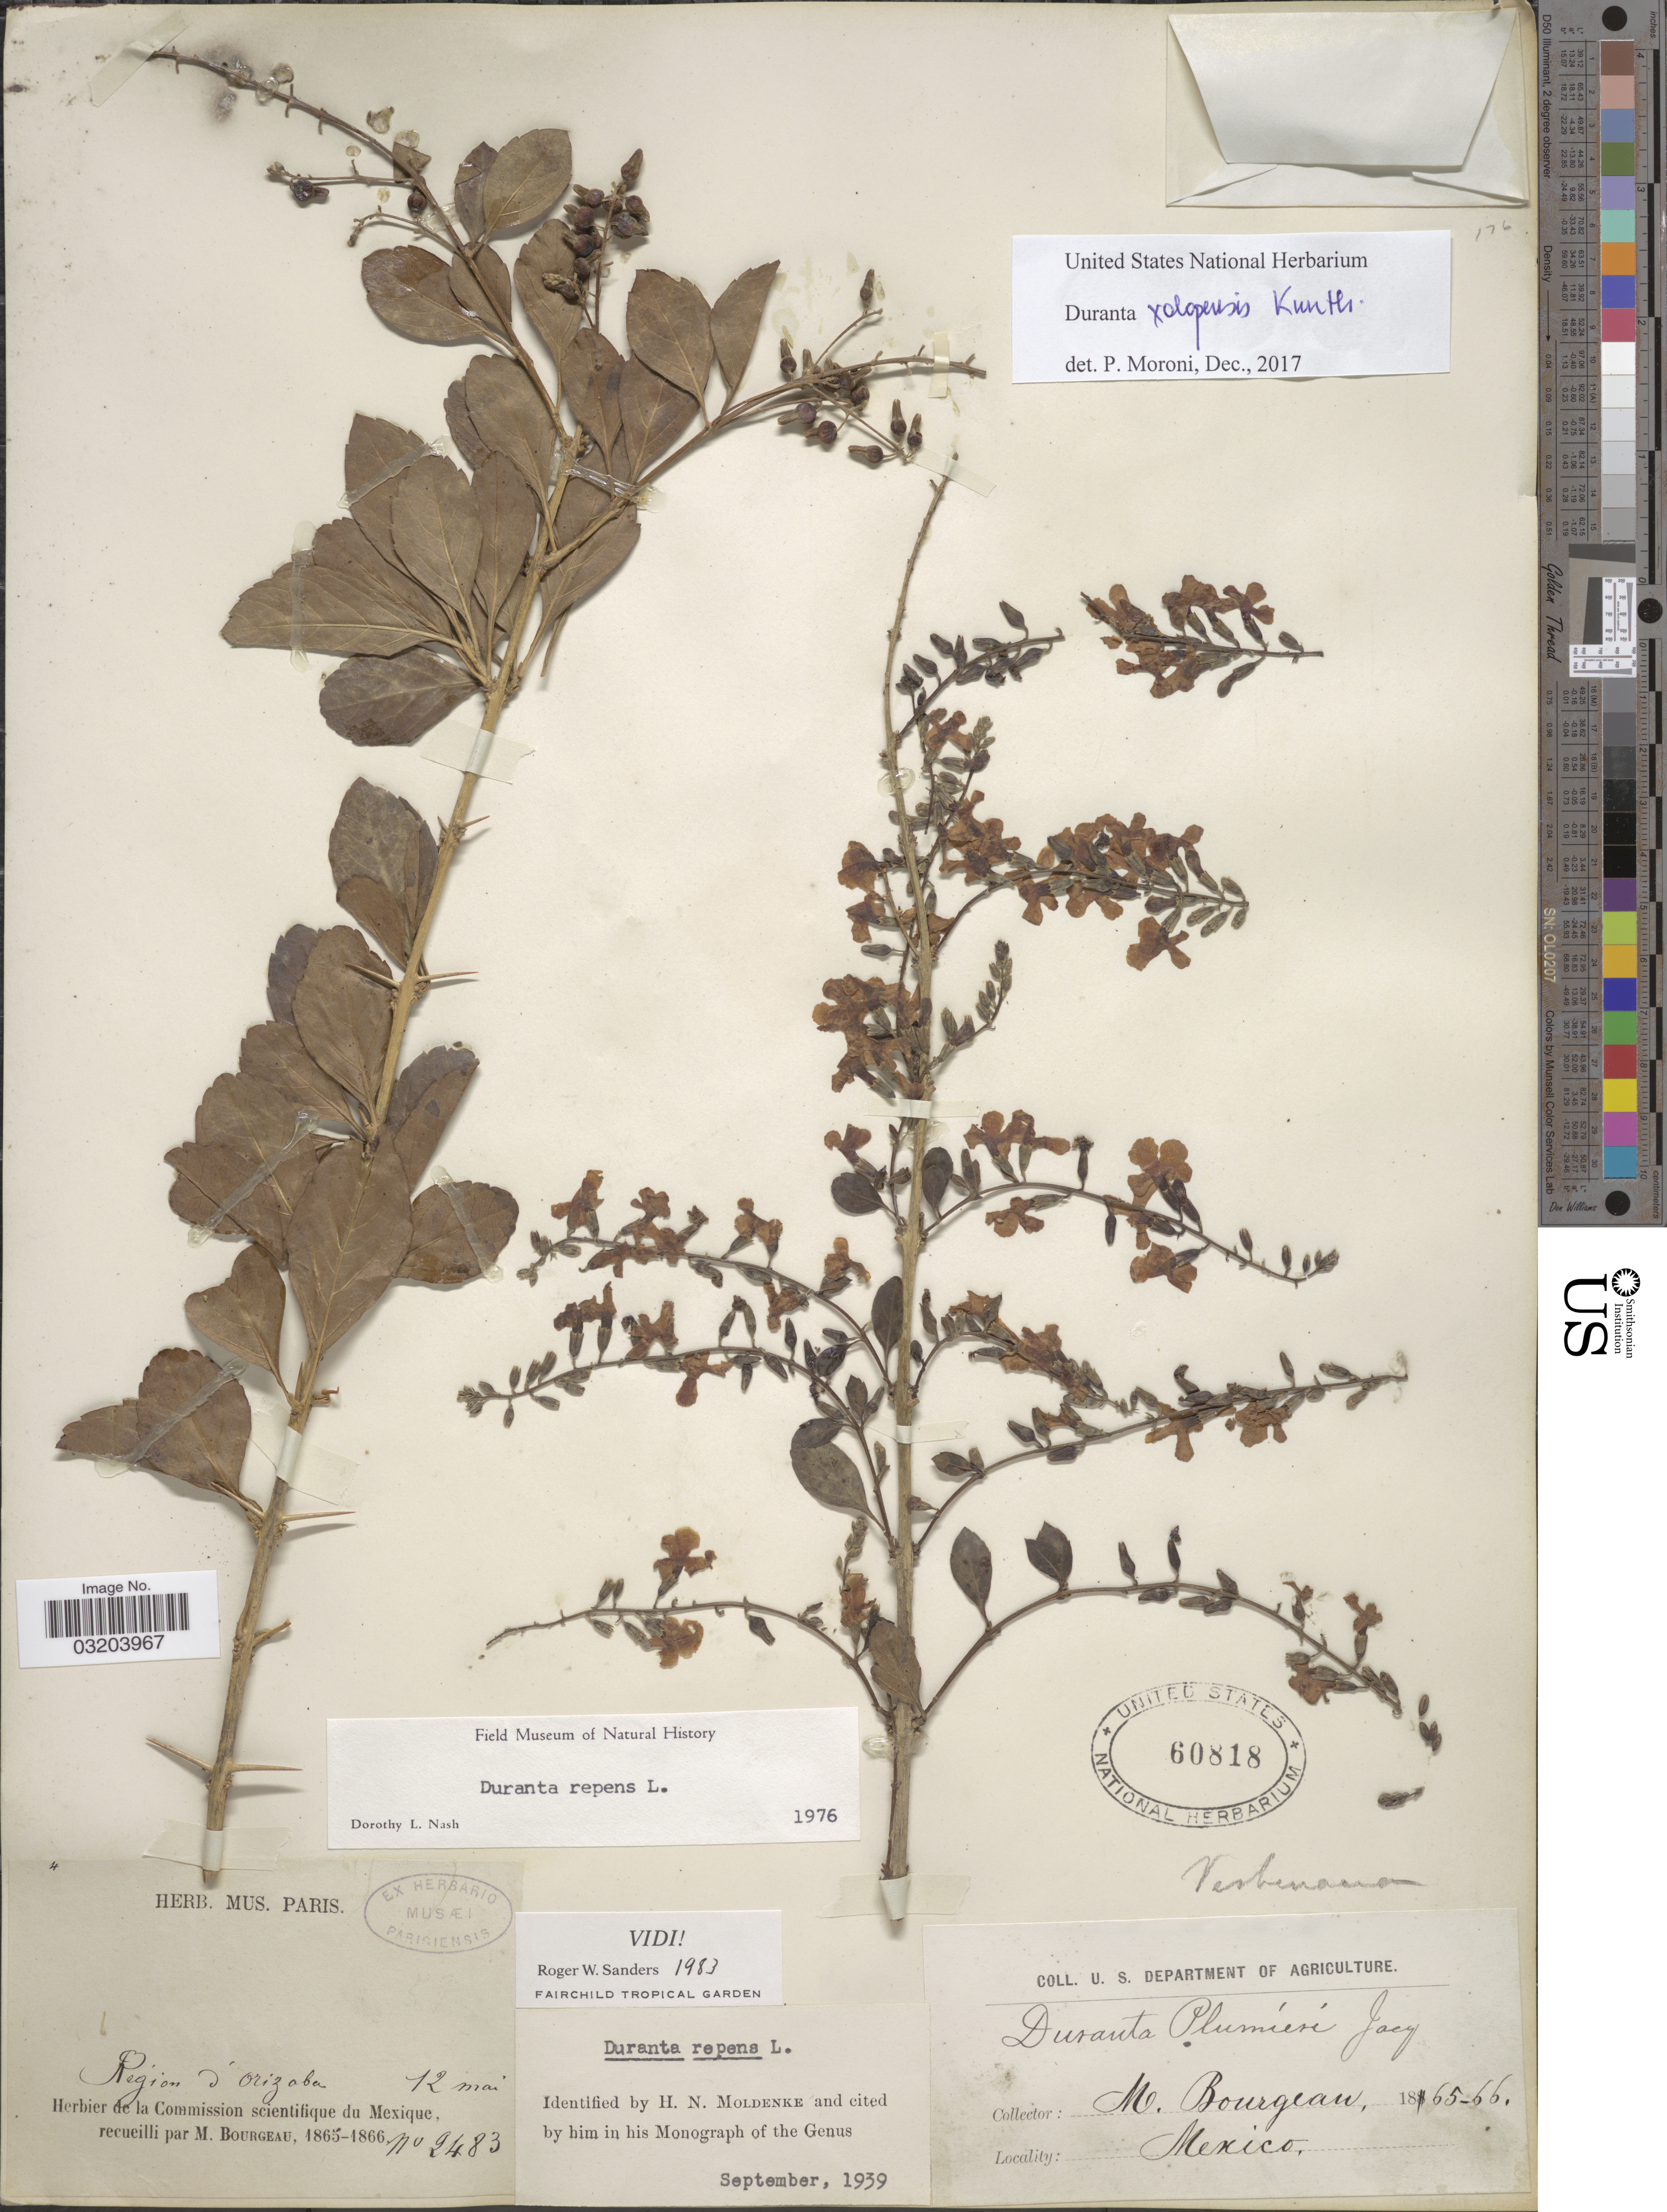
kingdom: Plantae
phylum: Tracheophyta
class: Magnoliopsida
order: Lamiales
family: Verbenaceae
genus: Duranta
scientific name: Duranta erecta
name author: L.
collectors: M. Bourgeau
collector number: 2483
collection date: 1865-05-12/1866-05-12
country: Mexico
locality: Region d'Orizaba.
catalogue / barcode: US 60818